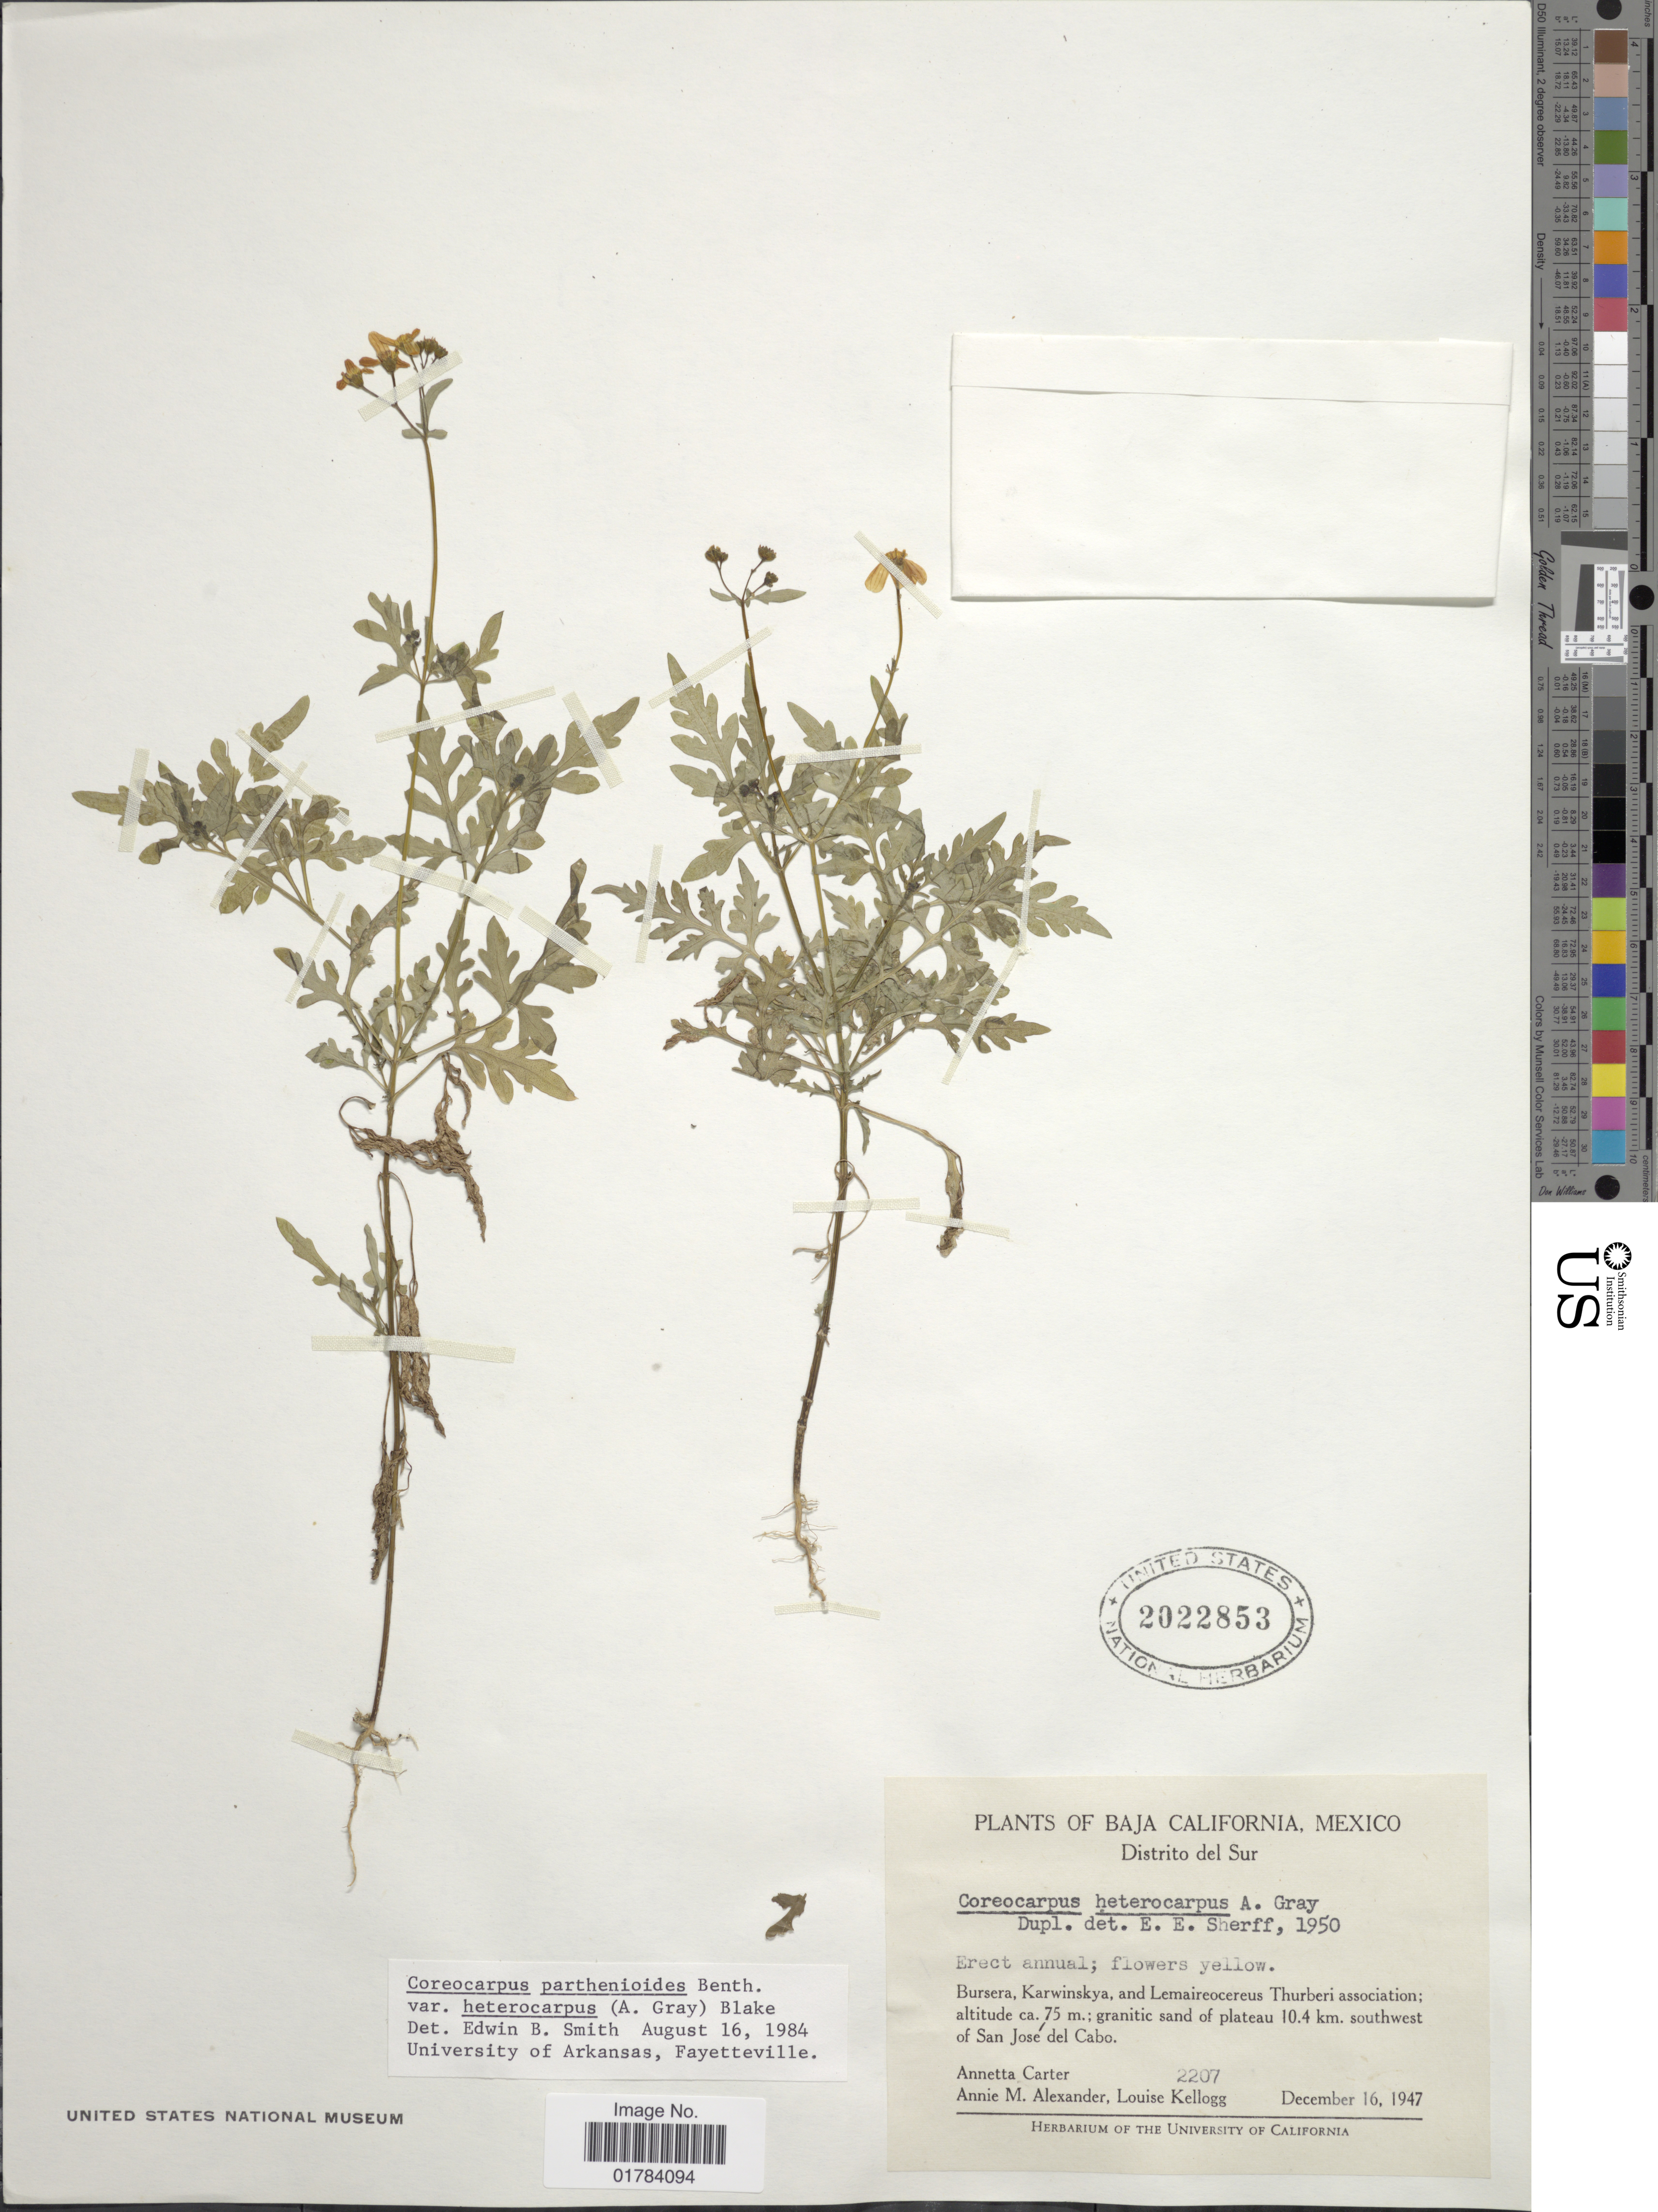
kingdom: Plantae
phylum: Tracheophyta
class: Magnoliopsida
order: Asterales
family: Asteraceae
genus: Coreocarpus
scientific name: Coreocarpus parthenioides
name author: Benth.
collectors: A. Carter, A. M. Alexander & L. Kellogg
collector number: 2207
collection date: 1947-12-16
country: Mexico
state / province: Baja California Sur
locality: Distrito del Sur, granitic sand of plateau 10.4 km. southwest of San Jose del Cabo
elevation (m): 75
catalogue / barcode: US 2022853